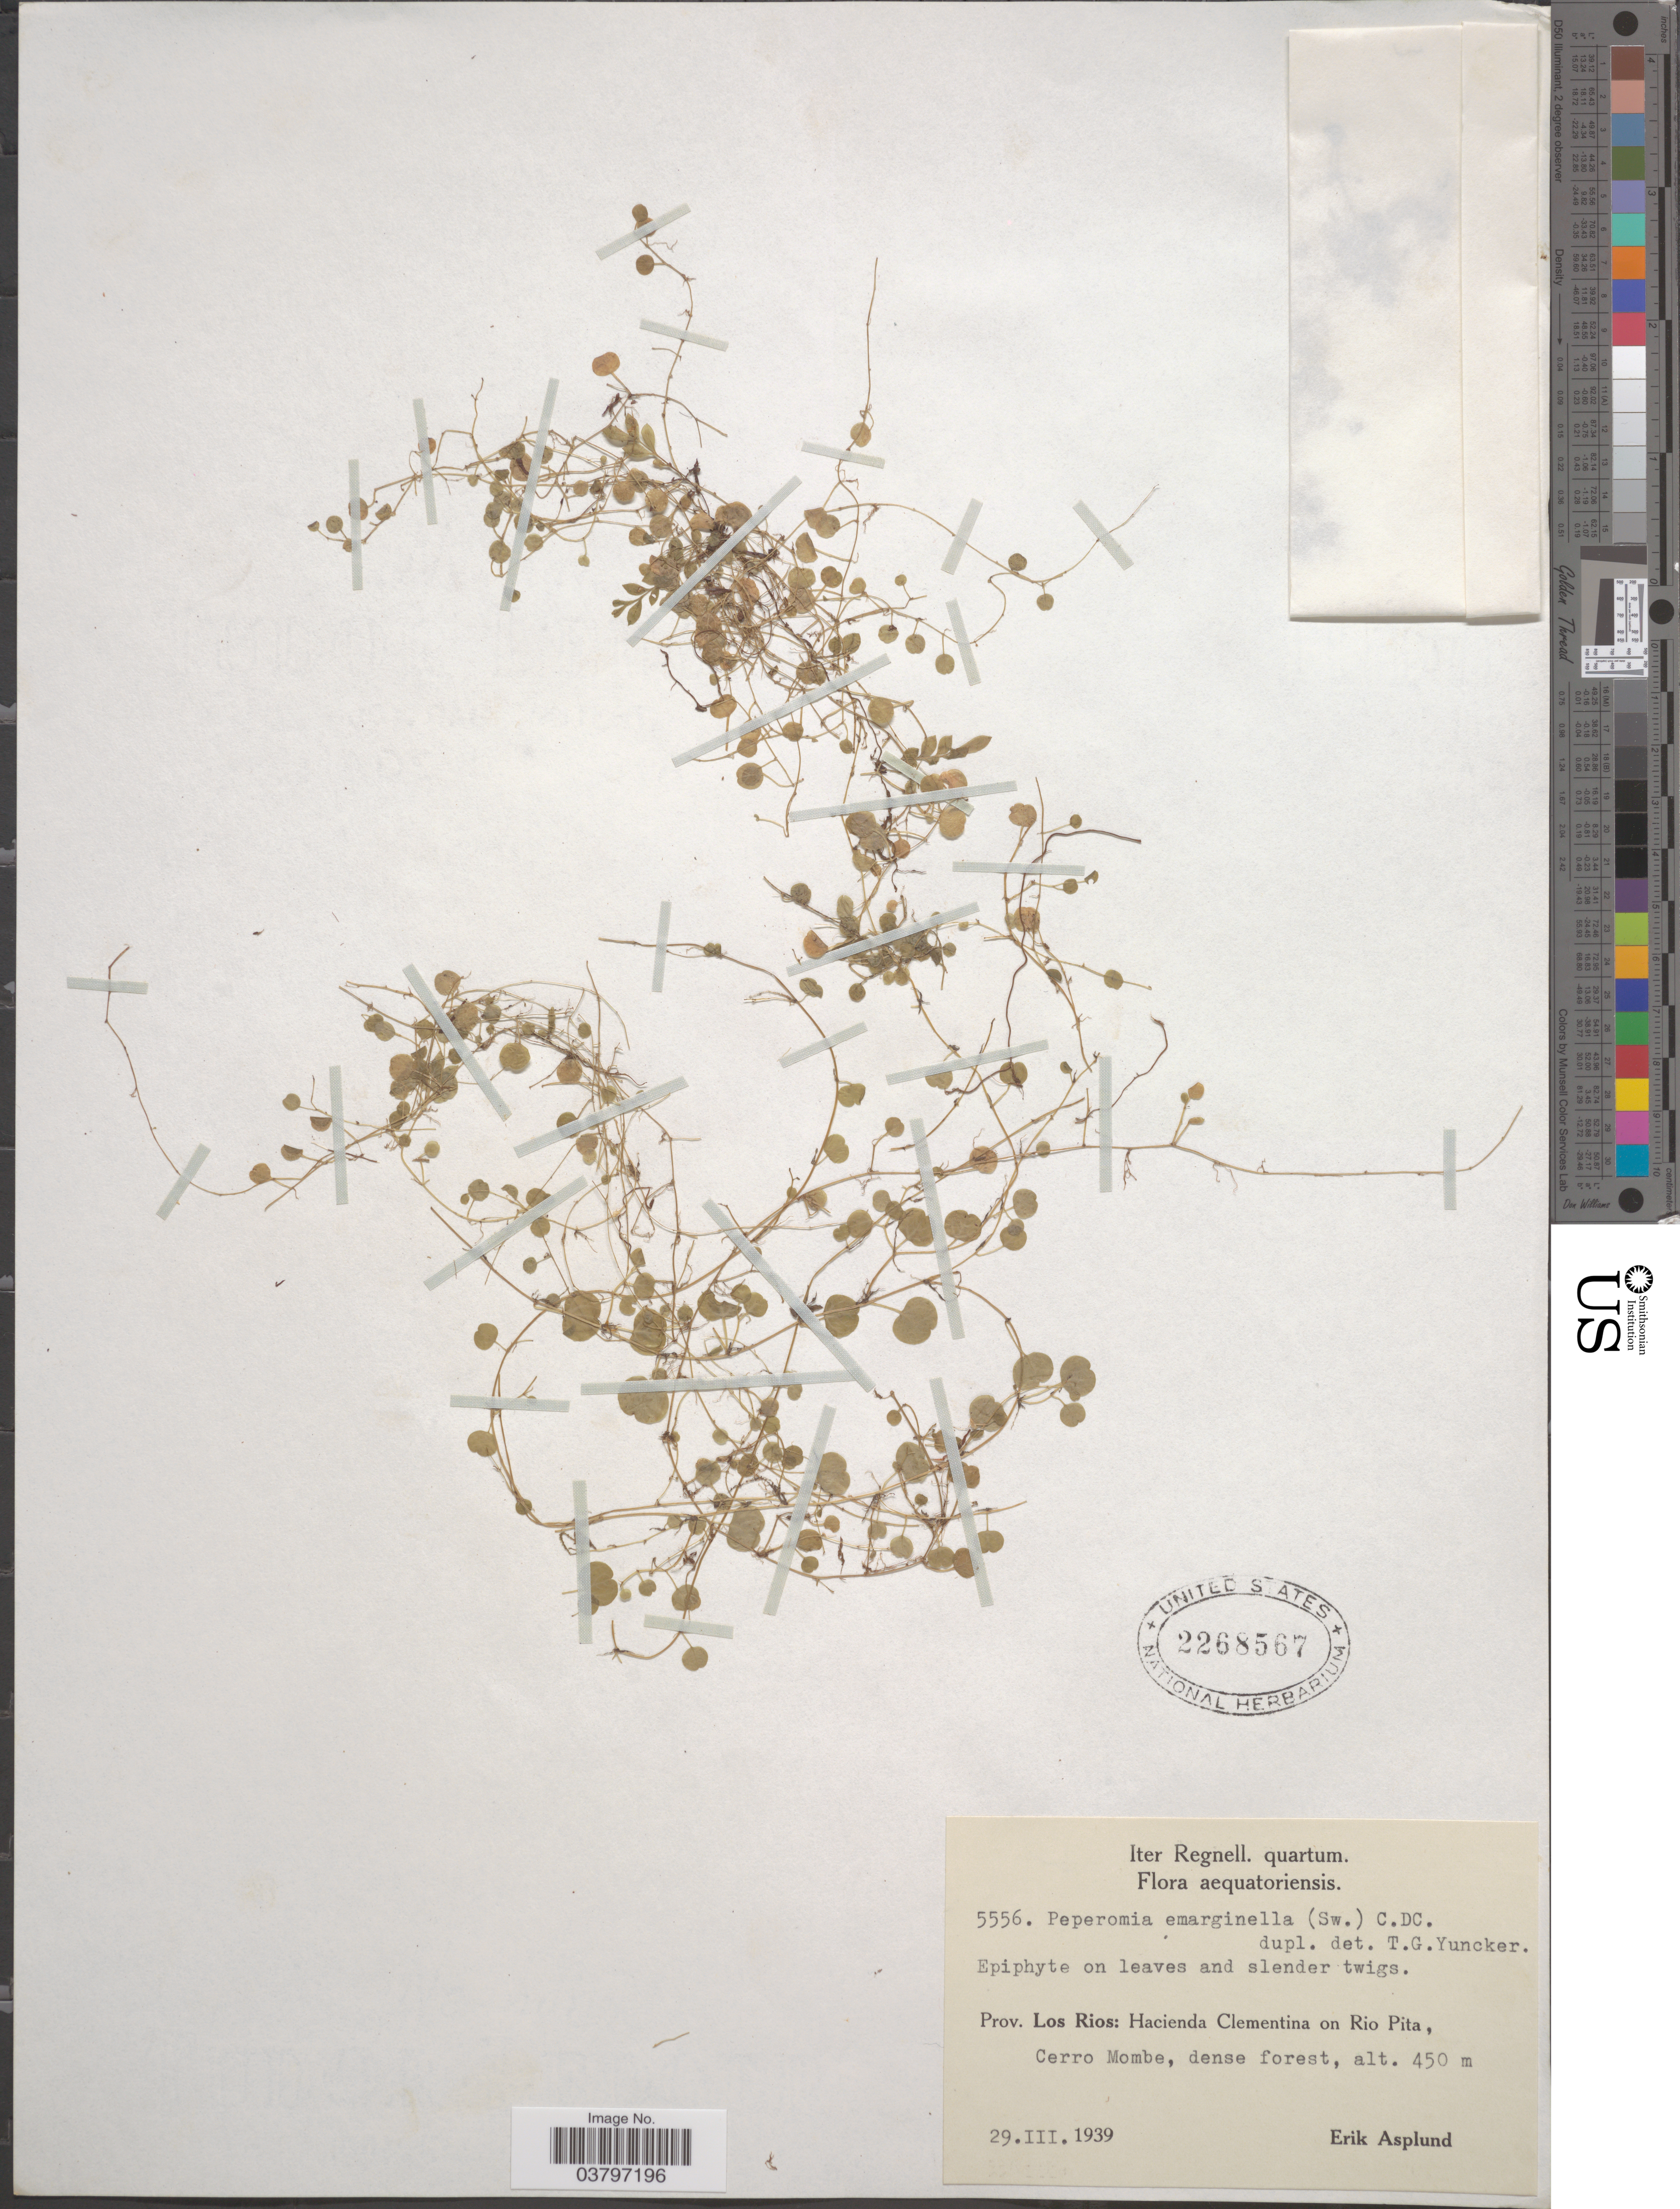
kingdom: Plantae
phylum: Tracheophyta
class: Magnoliopsida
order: Piperales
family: Piperaceae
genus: Peperomia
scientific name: Peperomia emarginella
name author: (Sw. ex Wikstr.) C. DC.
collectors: E. Asplund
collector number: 5556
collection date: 1939-03-29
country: Ecuador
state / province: Los Ríos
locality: Hacienda Clementina on Rio Pita, Cerro Mombe.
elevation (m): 450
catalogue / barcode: US 2268567